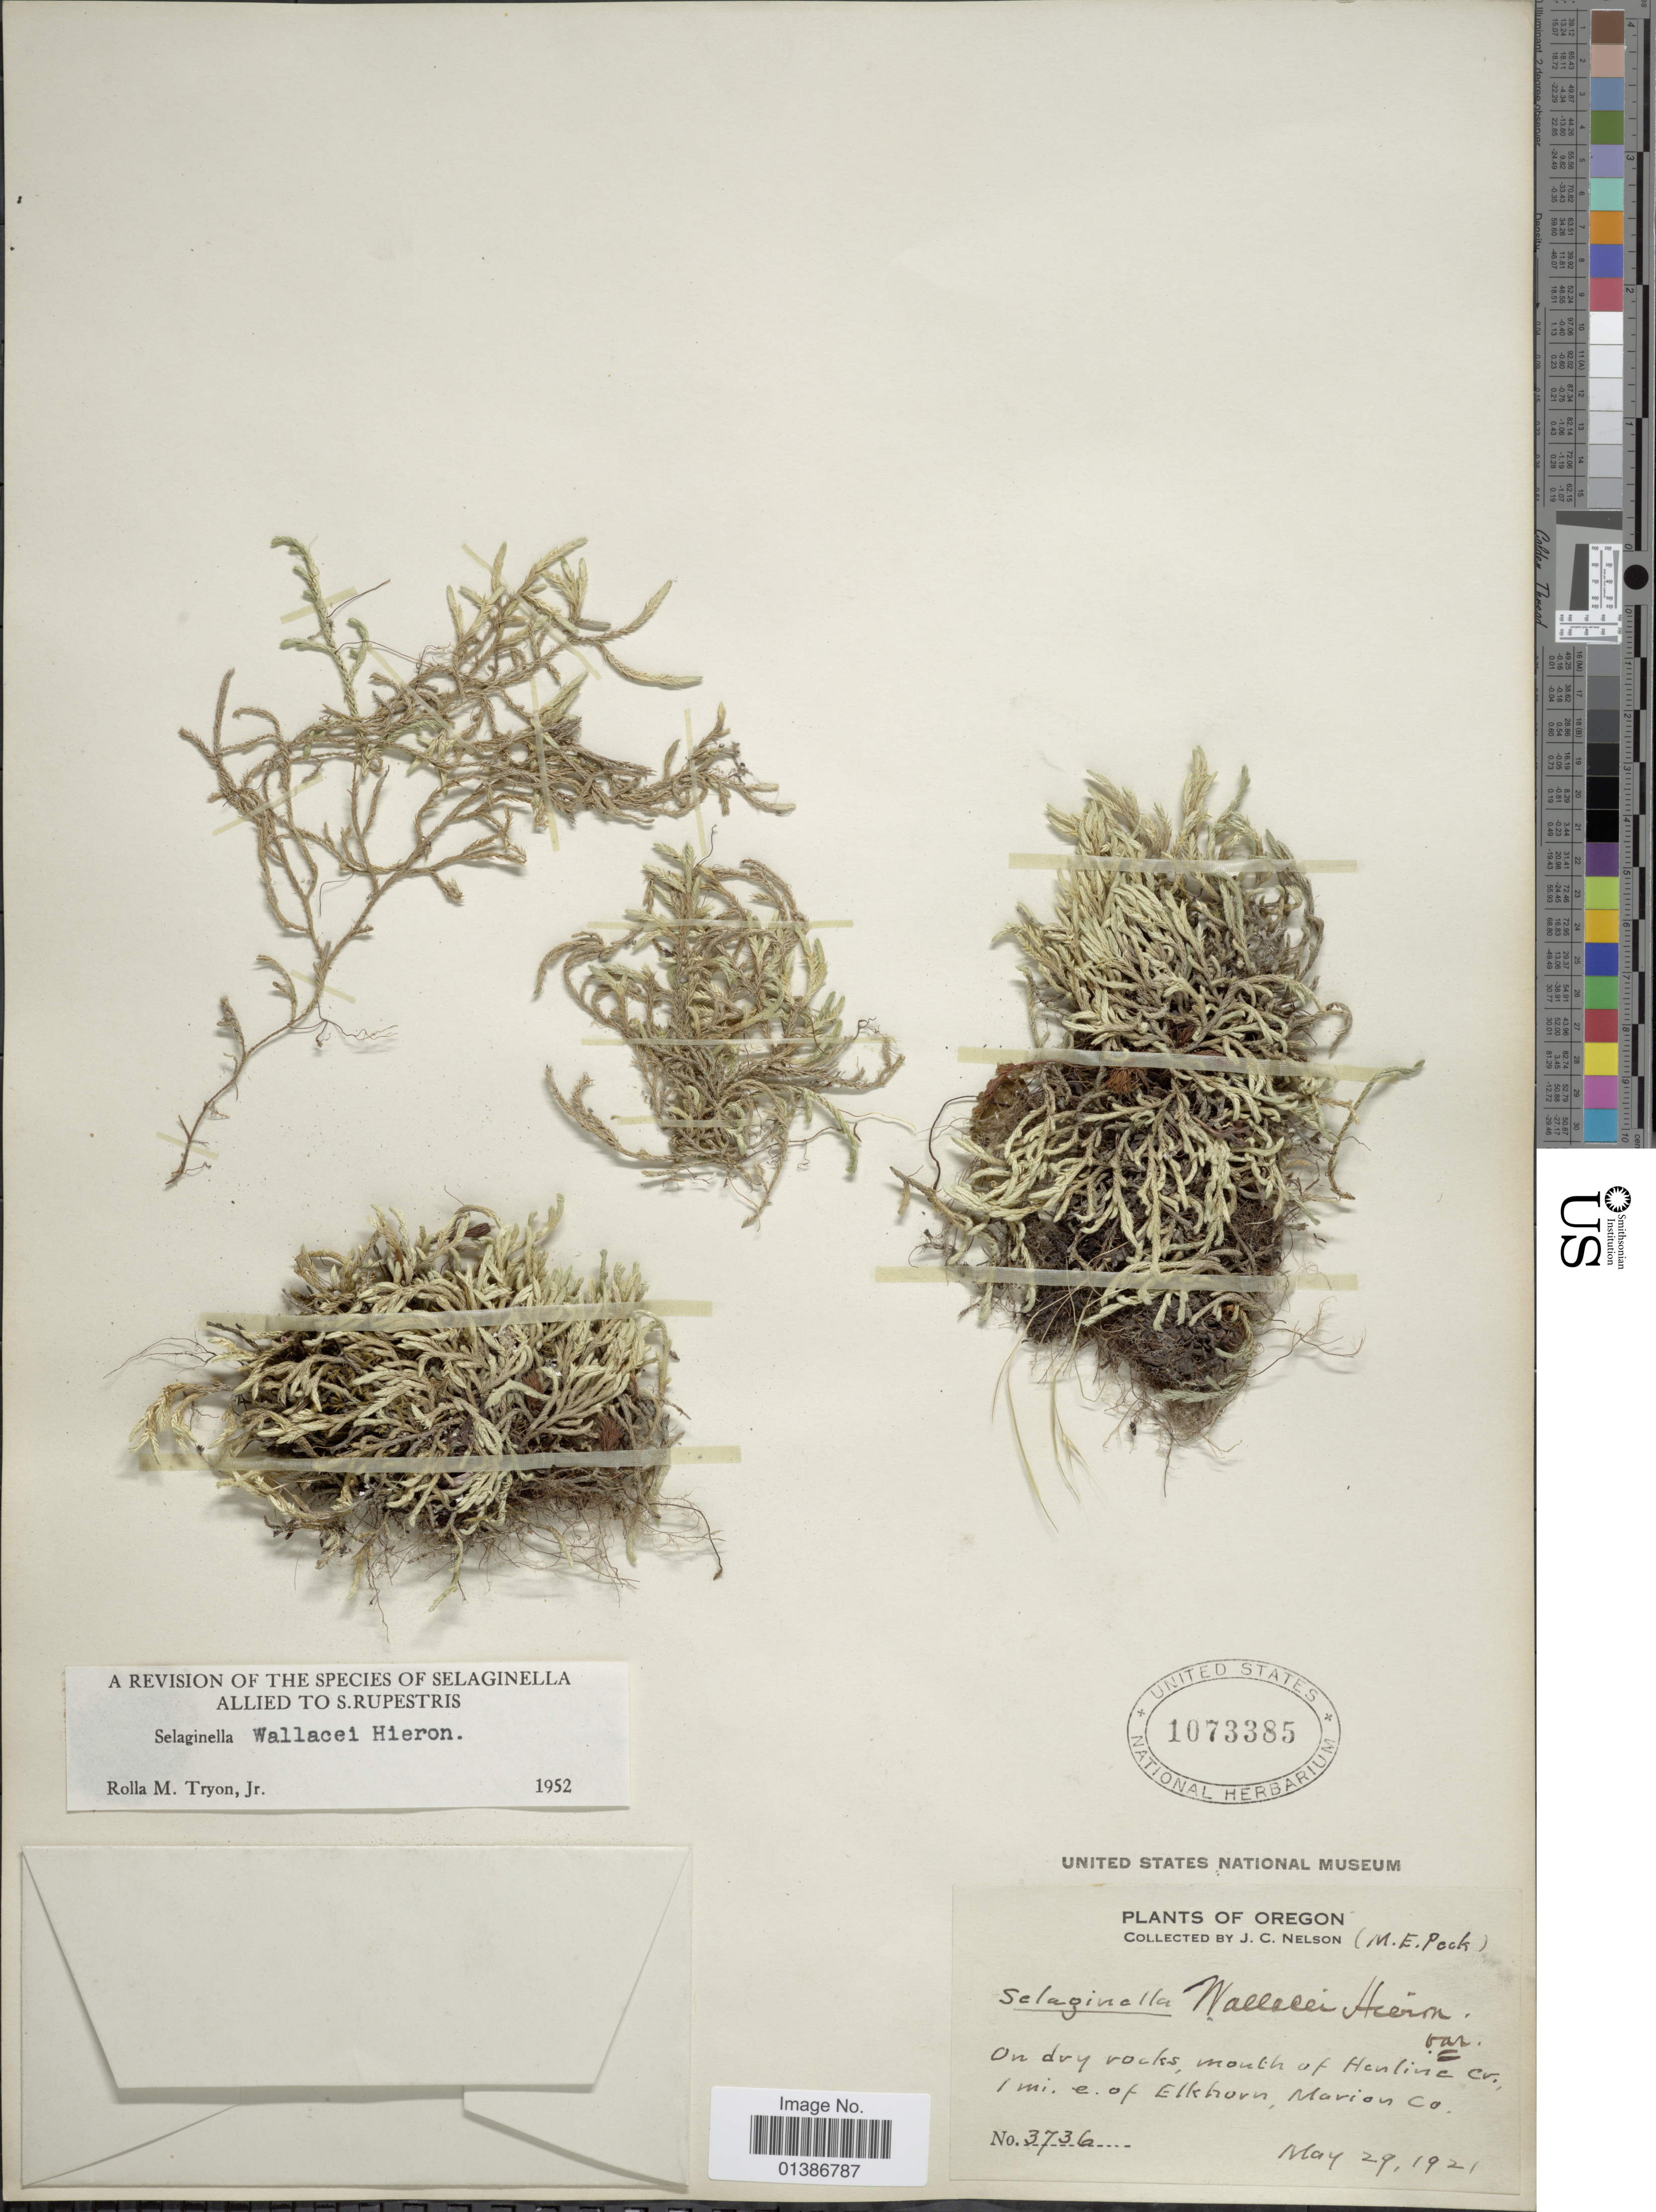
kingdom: Plantae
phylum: Tracheophyta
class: Lycopodiopsida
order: Selaginellales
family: Selaginellaceae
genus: Selaginella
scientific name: Selaginella wallacei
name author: Hieron.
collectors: J. C. Nelson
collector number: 3736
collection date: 1921-05-29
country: United States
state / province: Oregon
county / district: Marion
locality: On dry rocks, mouth of Henline Cr., 1 mi. e. of Elkhorn, Marion Co.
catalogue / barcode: US 1073385